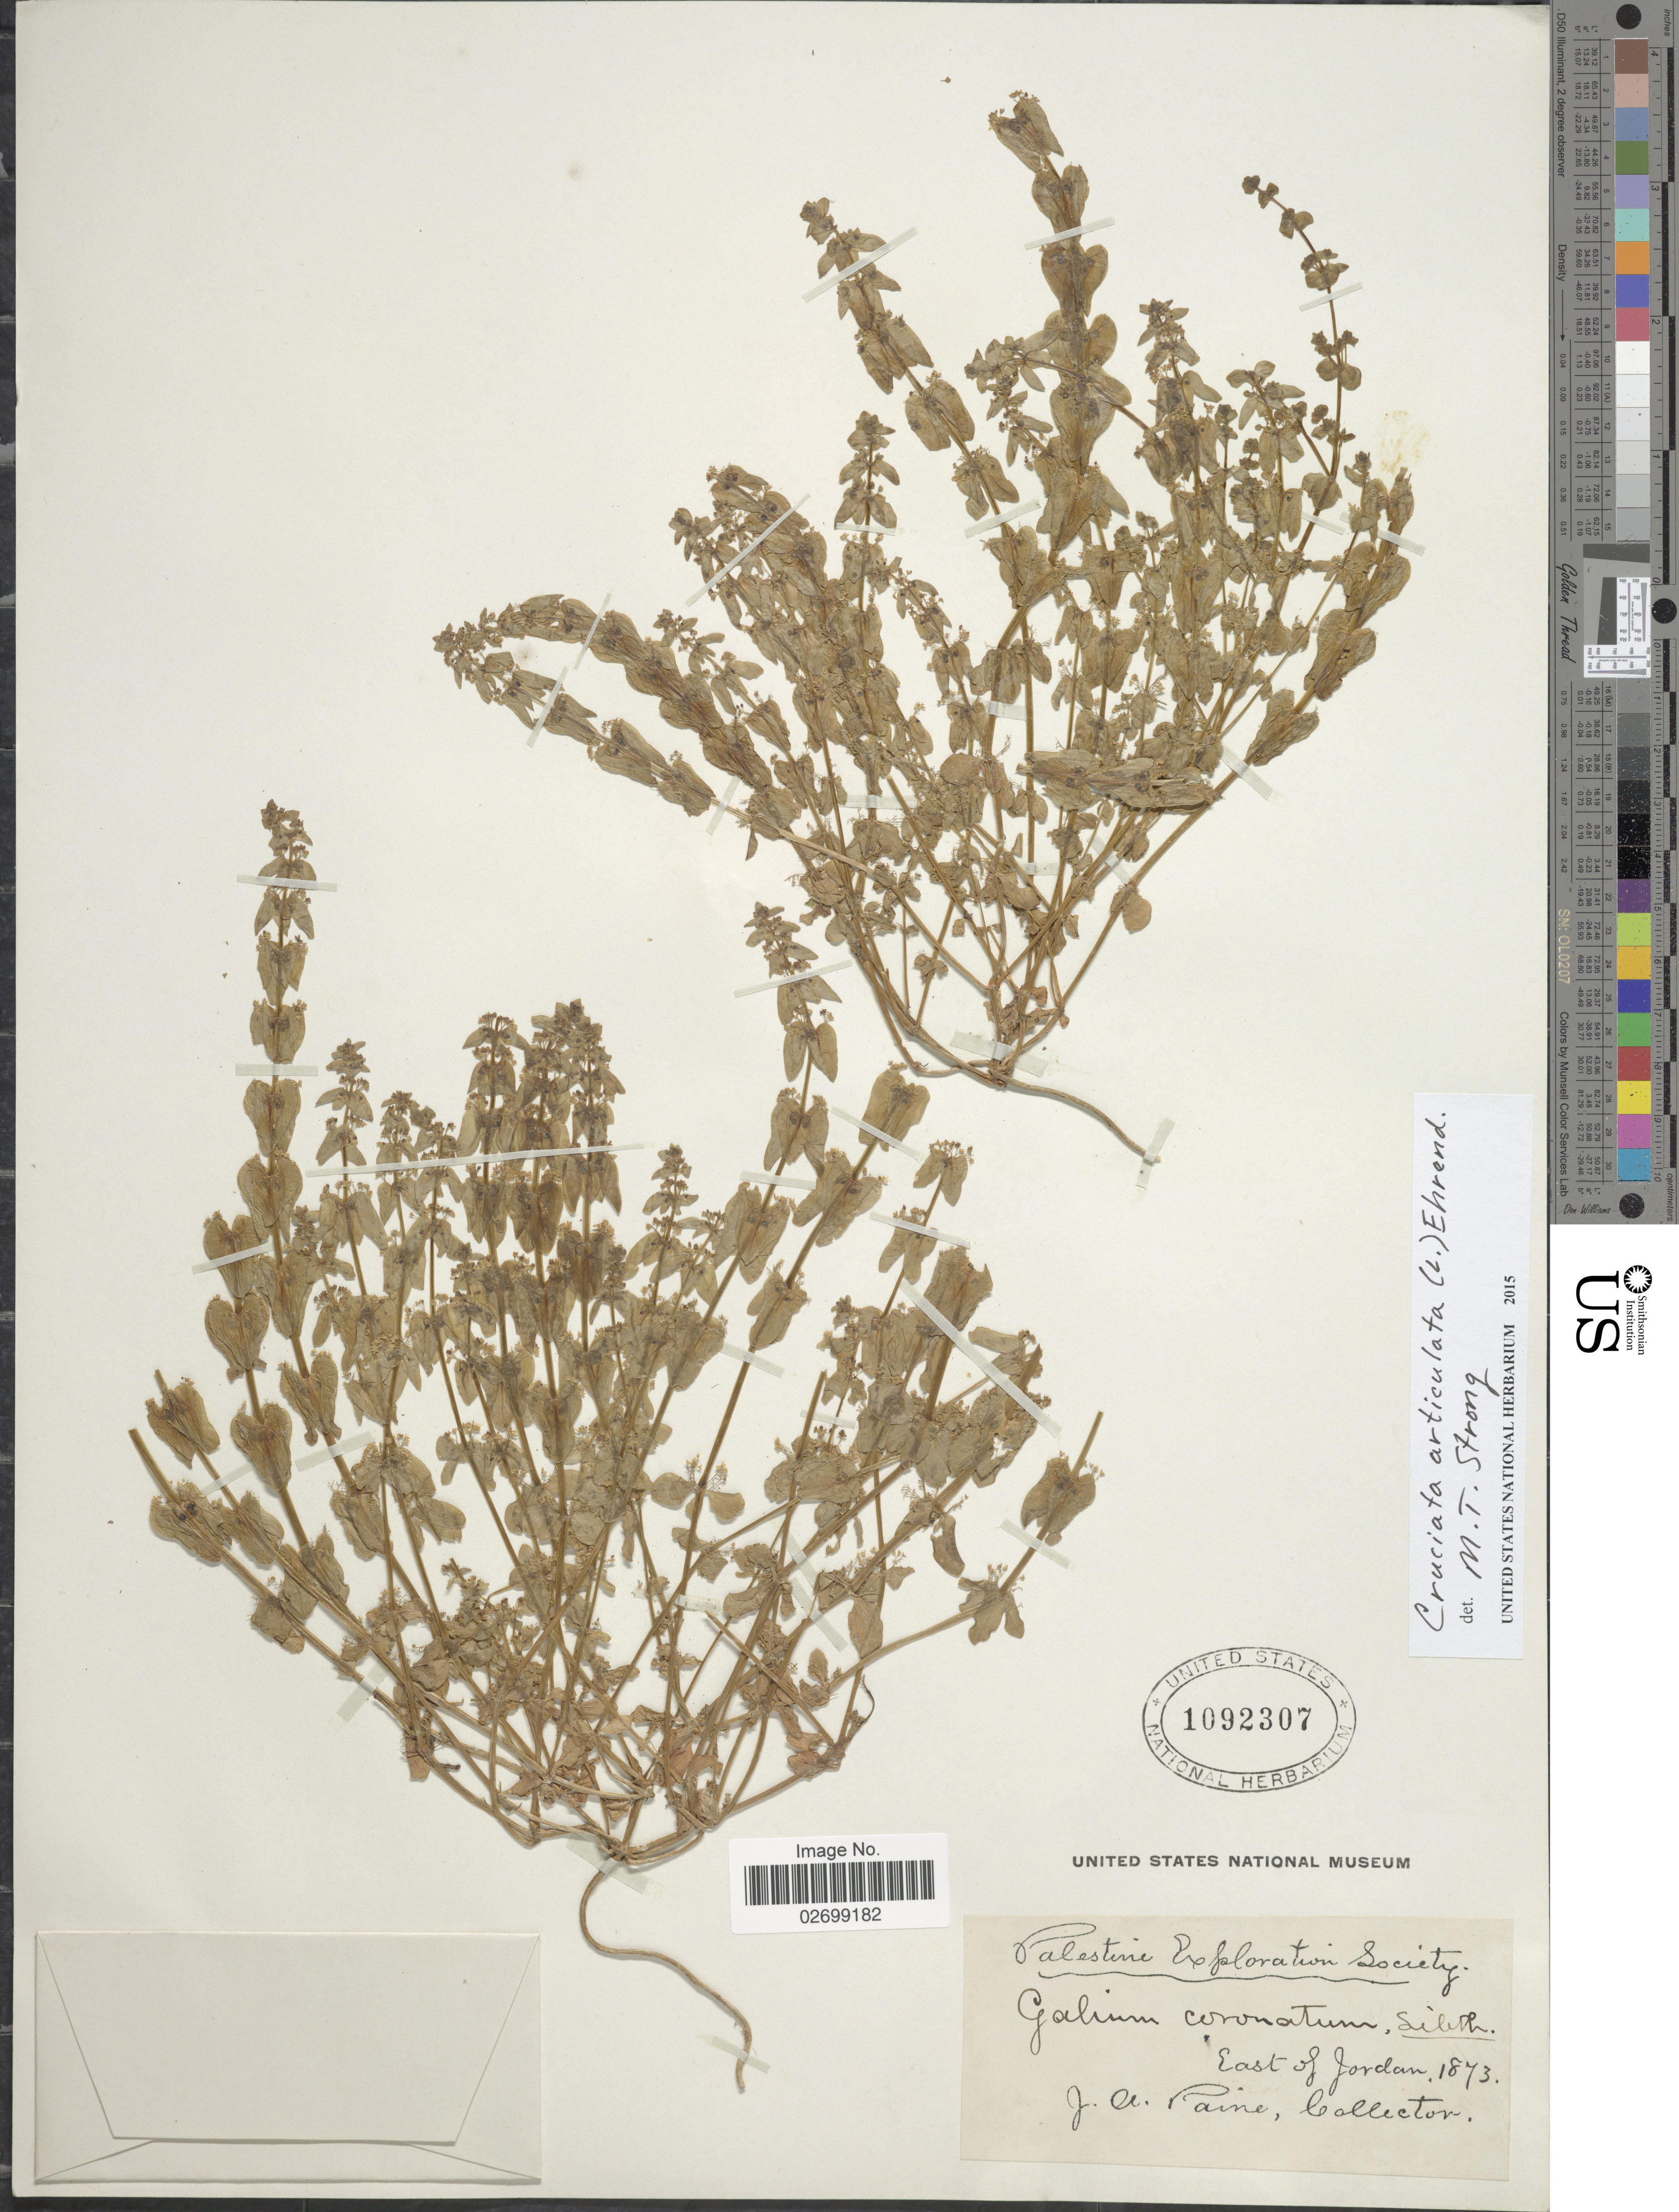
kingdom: Plantae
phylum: Tracheophyta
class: Magnoliopsida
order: Gentianales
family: Rubiaceae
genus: Cruciata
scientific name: Cruciata articulata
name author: (L.) Ehrend.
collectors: J. A. Paine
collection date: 1873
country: Jordan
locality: East of Jordan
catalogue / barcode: US 1092307